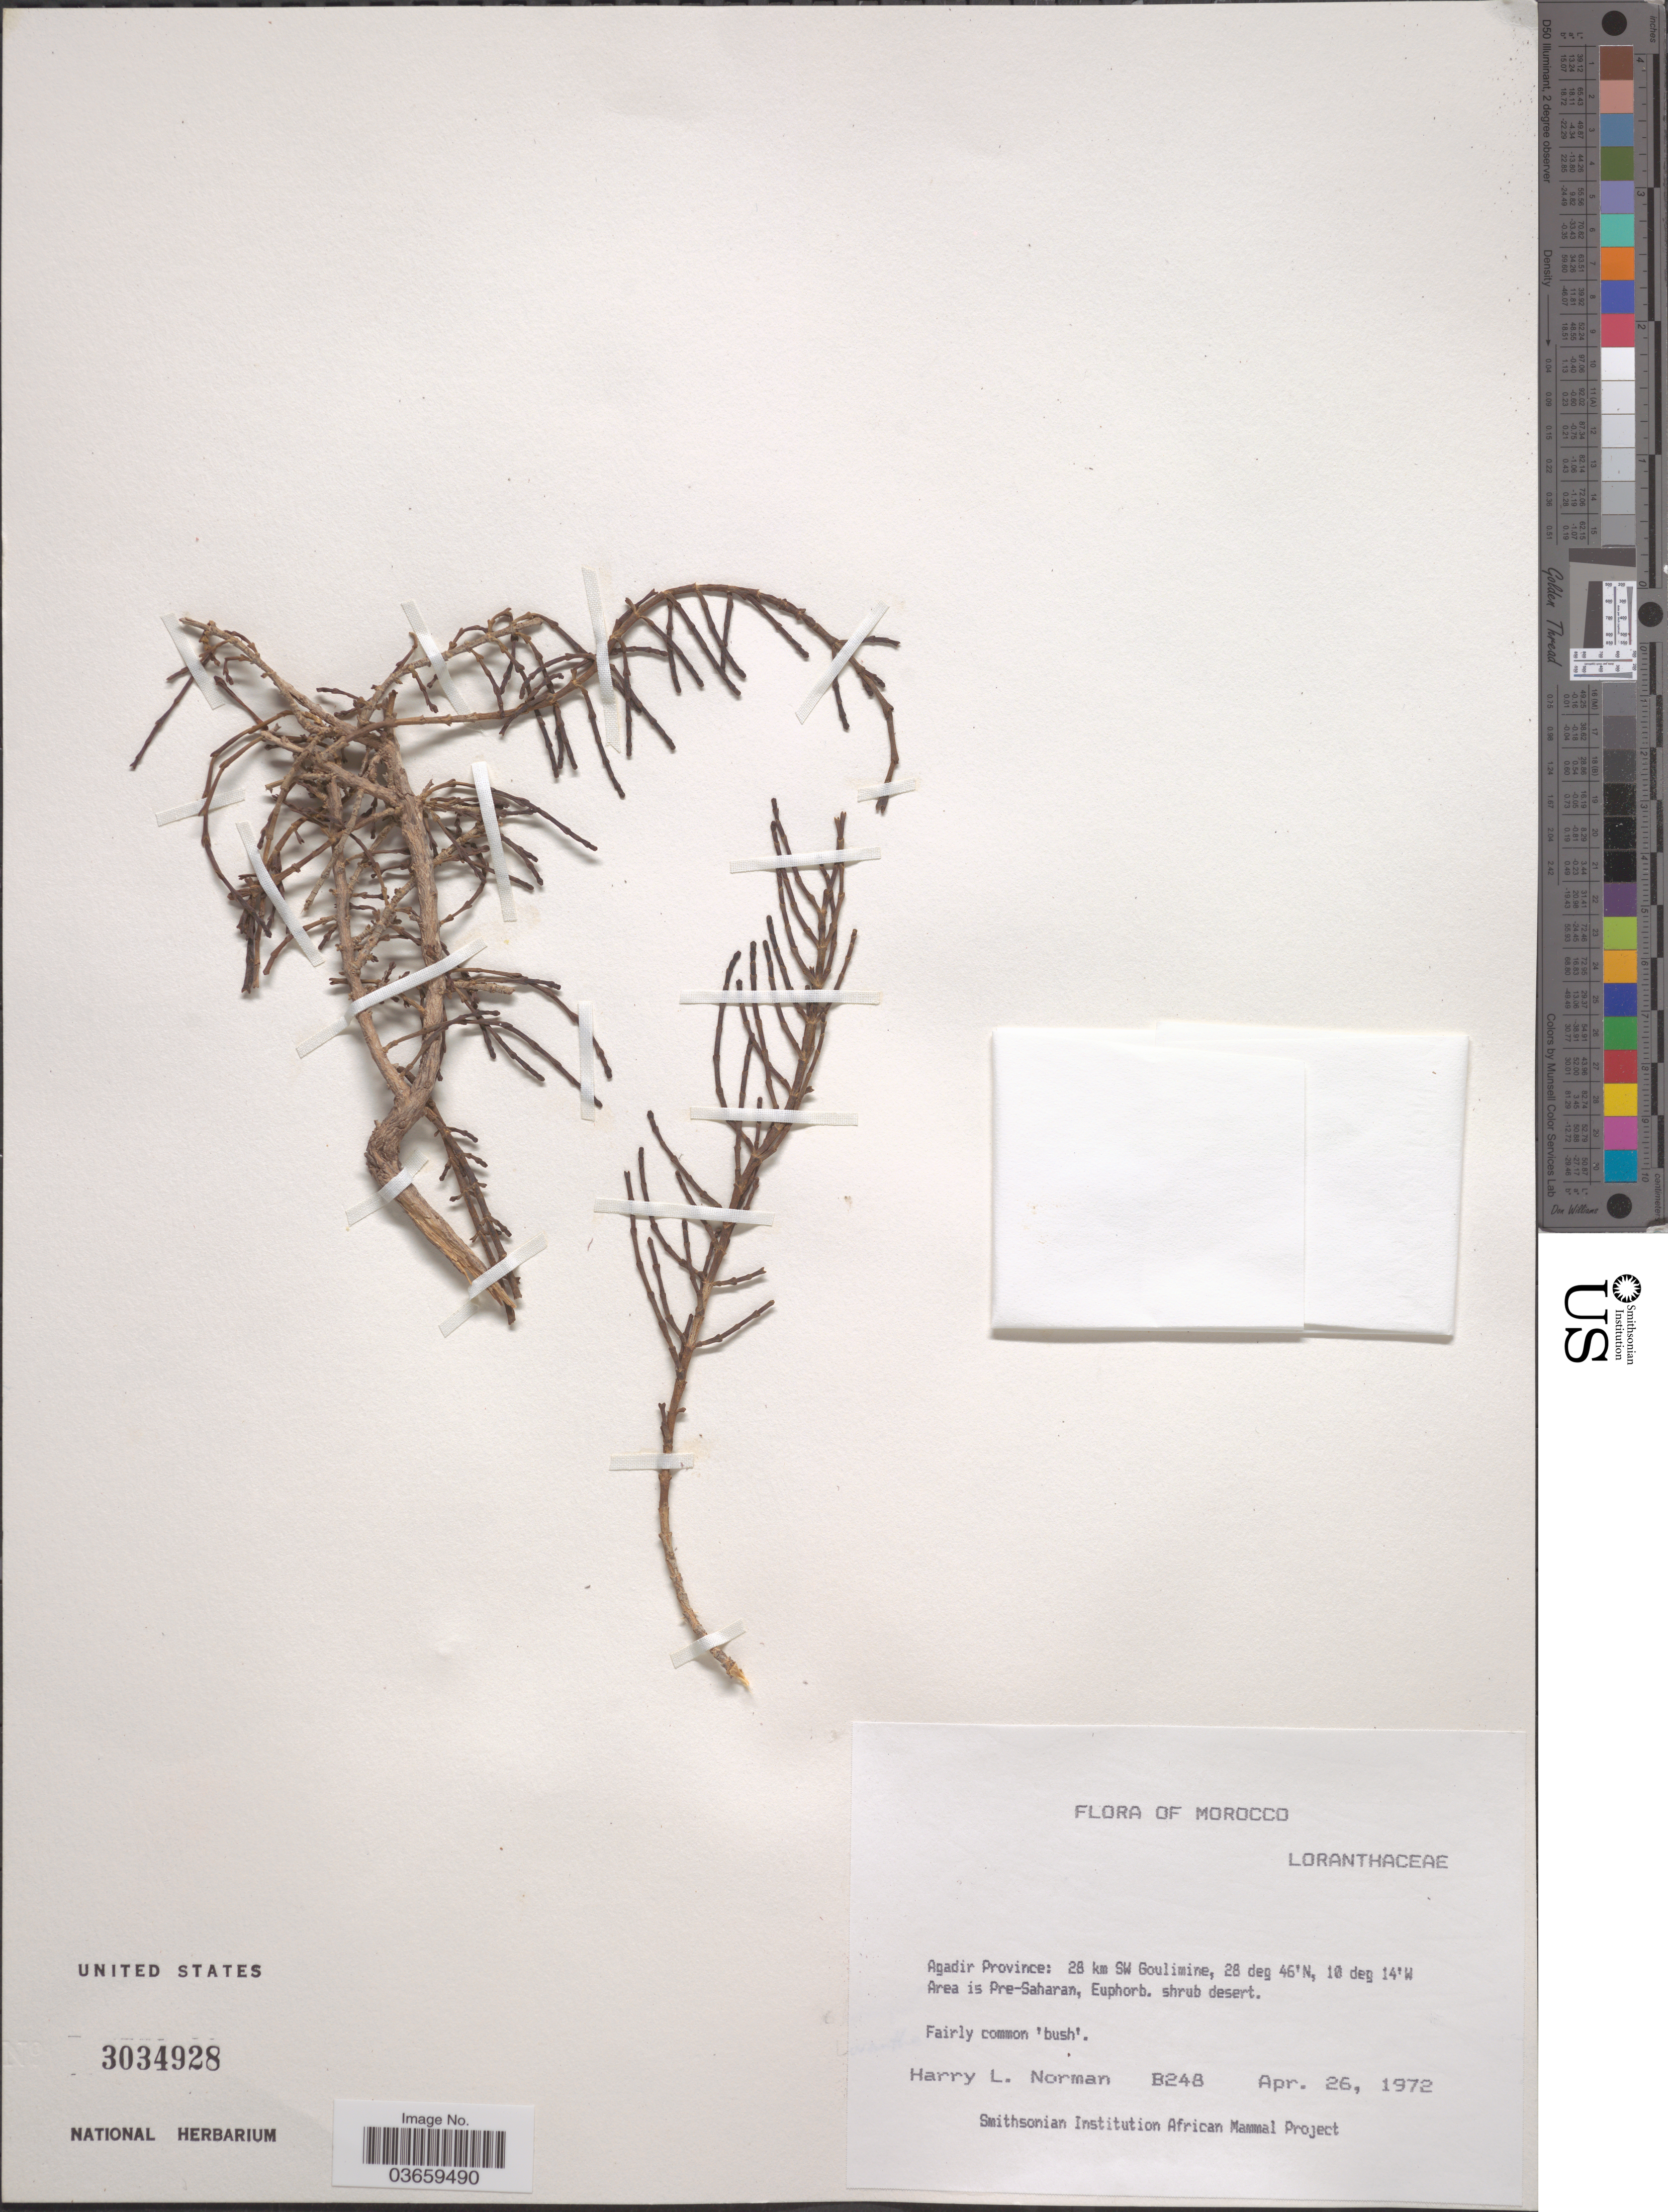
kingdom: Plantae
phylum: Tracheophyta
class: Magnoliopsida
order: Santalales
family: Loranthaceae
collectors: Norman, H.L.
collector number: B248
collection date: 1972-04-26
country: Morocco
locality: Agadir Province: 28 km SW Goulimine. Area is Pre-Saharan.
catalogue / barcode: US 3034928